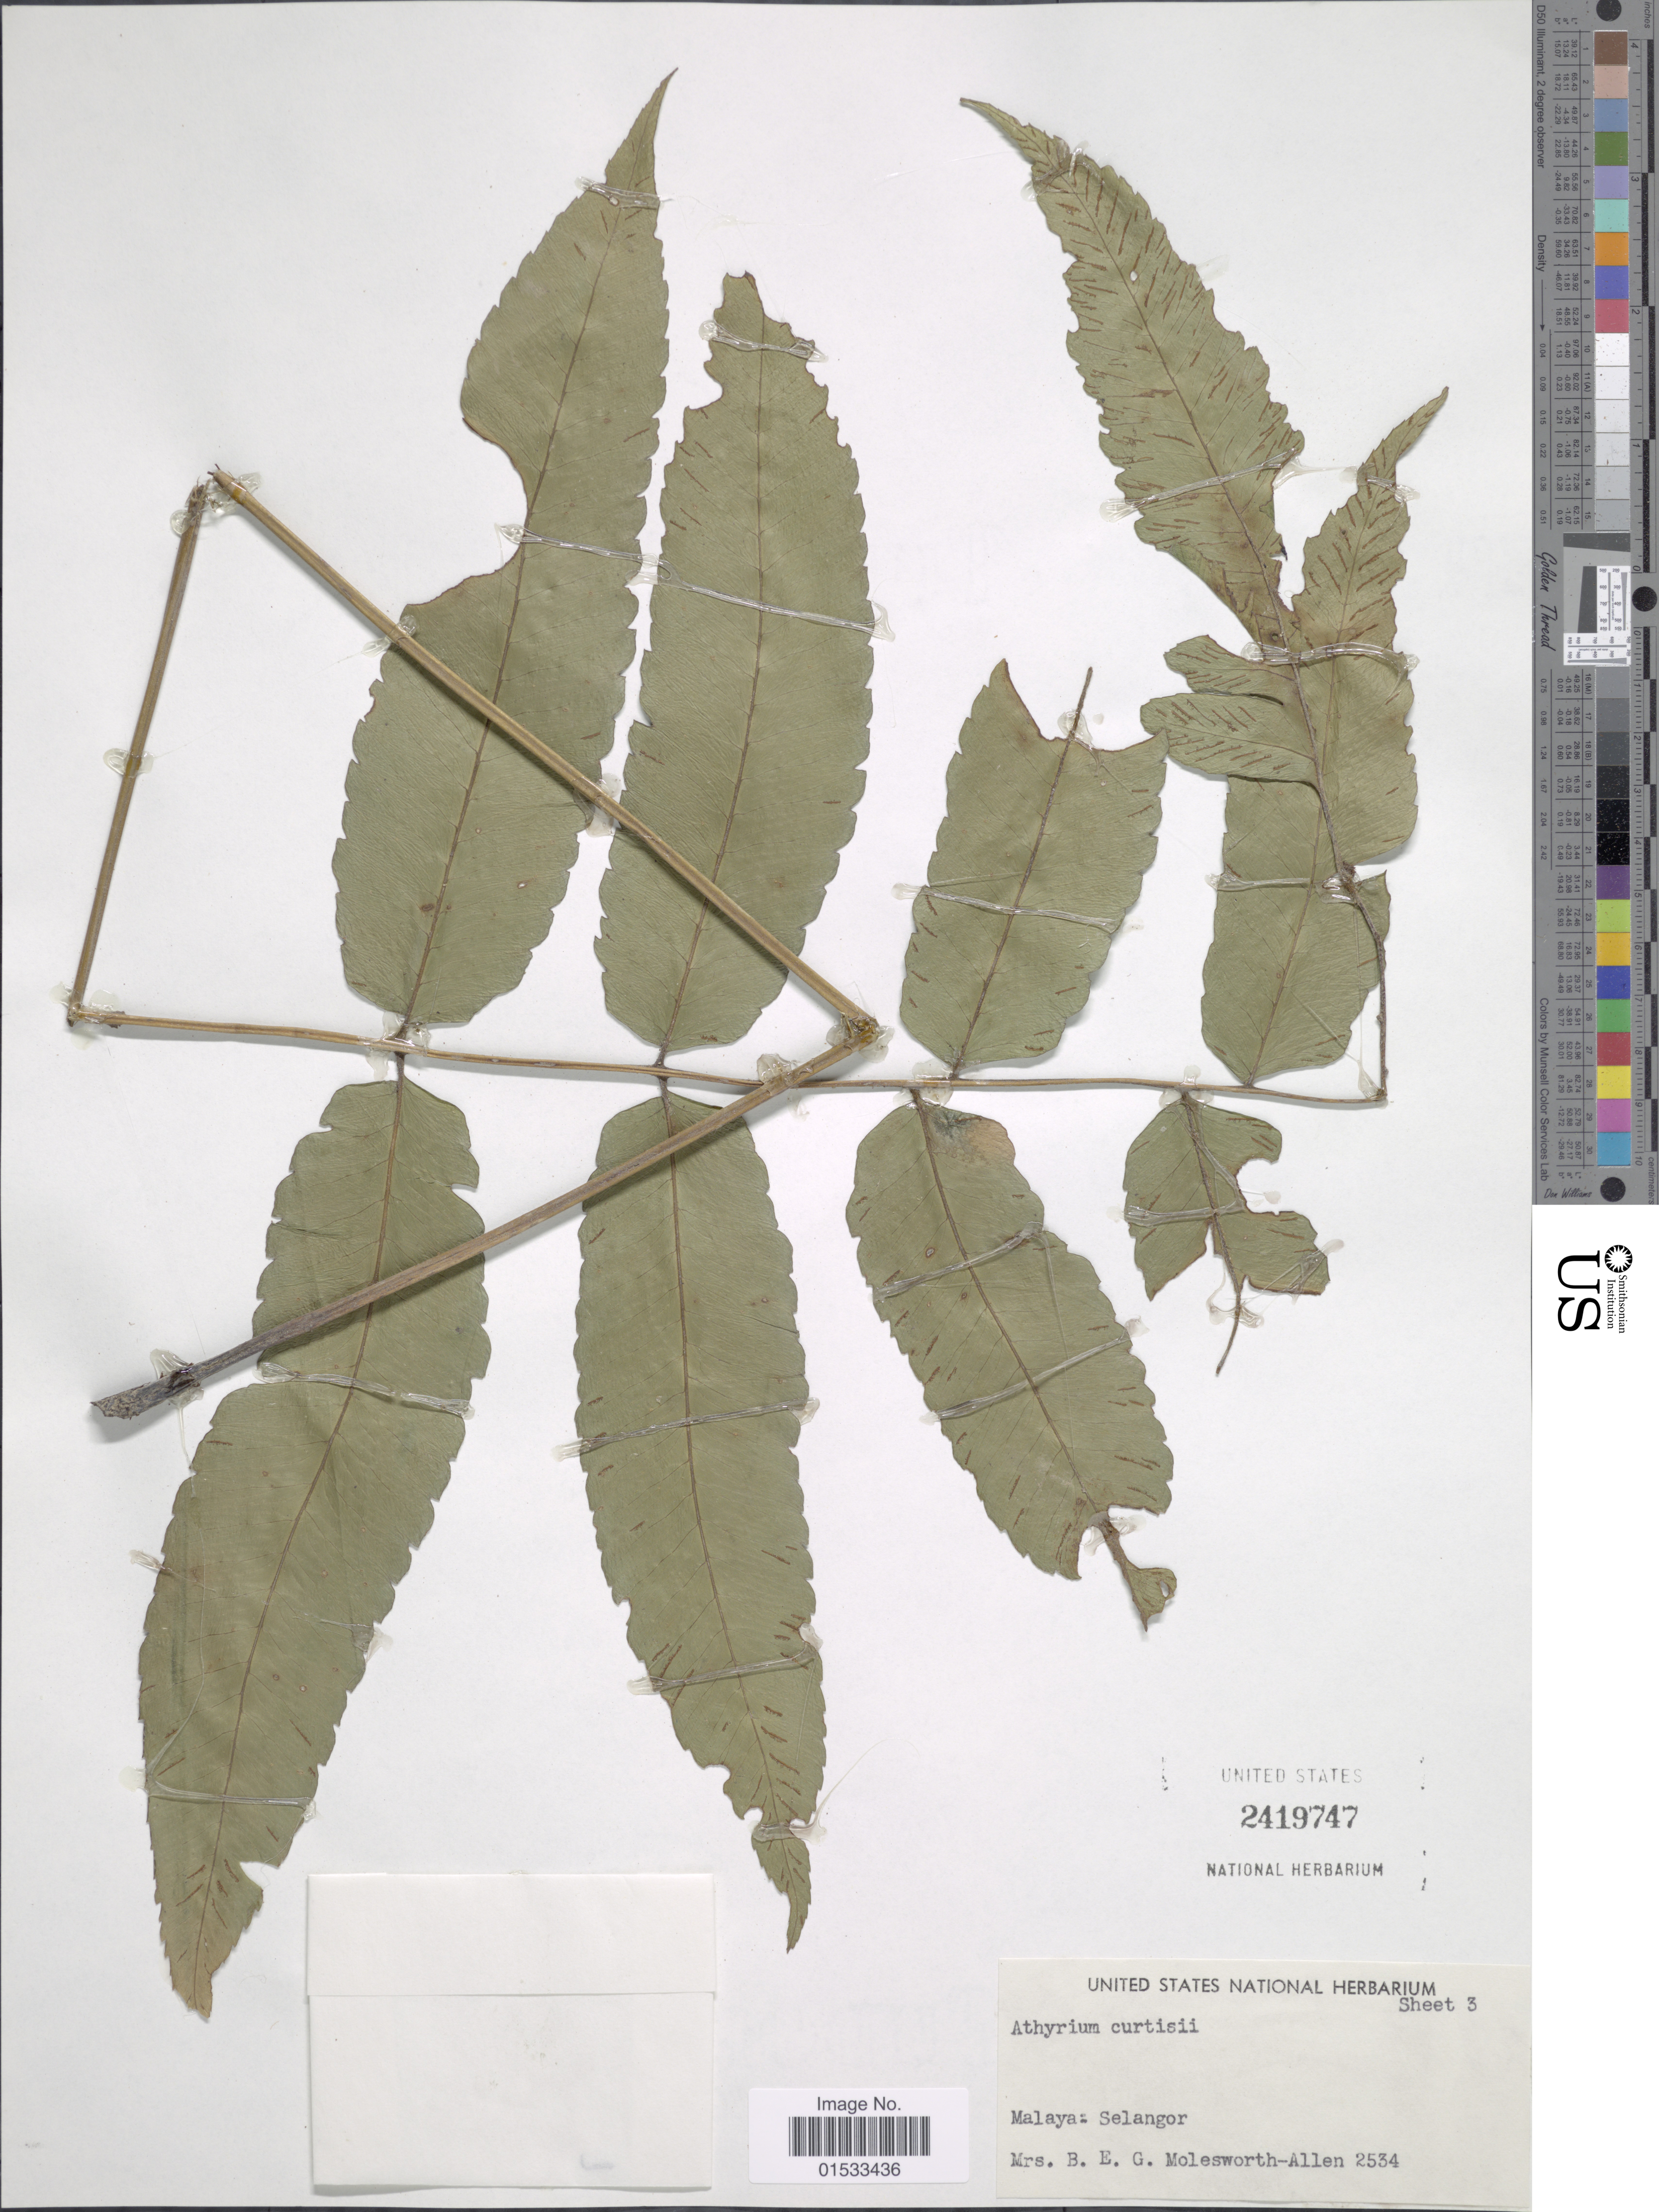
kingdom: Plantae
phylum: Tracheophyta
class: Polypodiopsida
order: Polypodiales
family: Athyriaceae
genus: Diplazium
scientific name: Diplazium curtisii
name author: (Holttum) Holttum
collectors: B. E. G. Molesworth-Allen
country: Malaysia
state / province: Selangor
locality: Malaya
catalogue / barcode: US 2419747